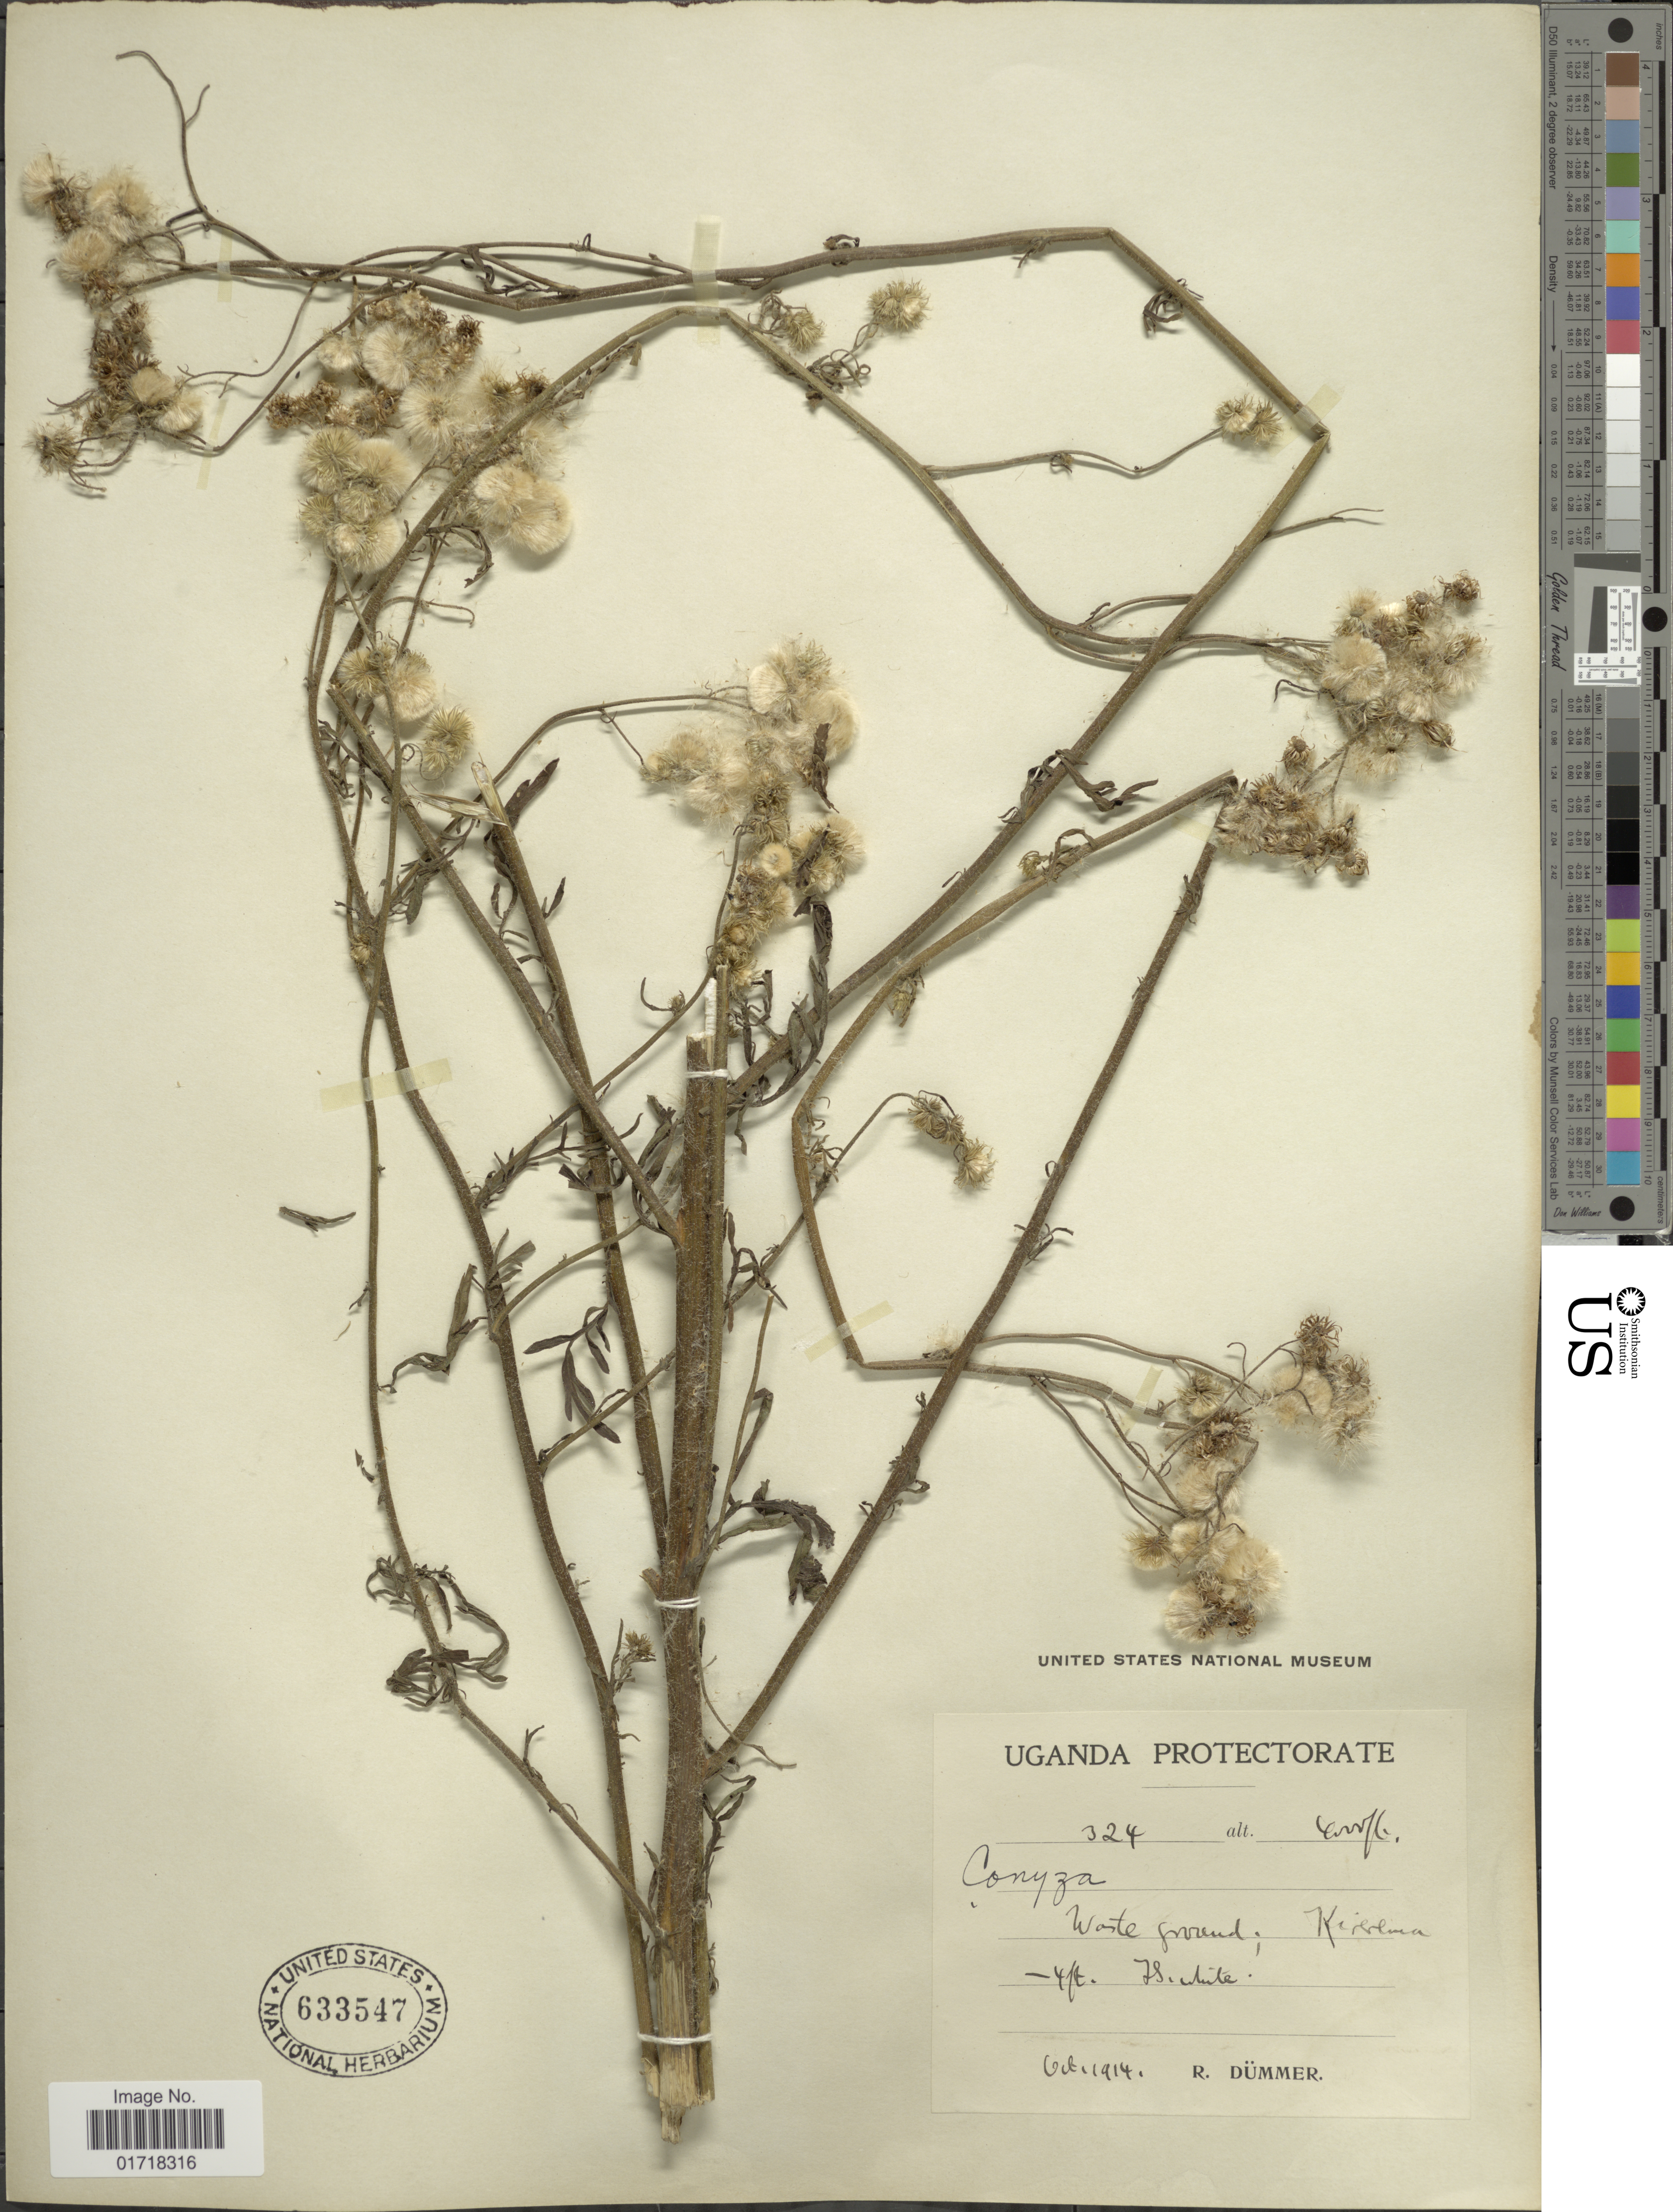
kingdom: Plantae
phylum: Tracheophyta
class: Magnoliopsida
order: Asterales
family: Asteraceae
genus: Conyza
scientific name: Conyza sp.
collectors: R. A. Dümmer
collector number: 324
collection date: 1914-10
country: Uganda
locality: Kirerema.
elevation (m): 1219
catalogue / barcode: US 633547